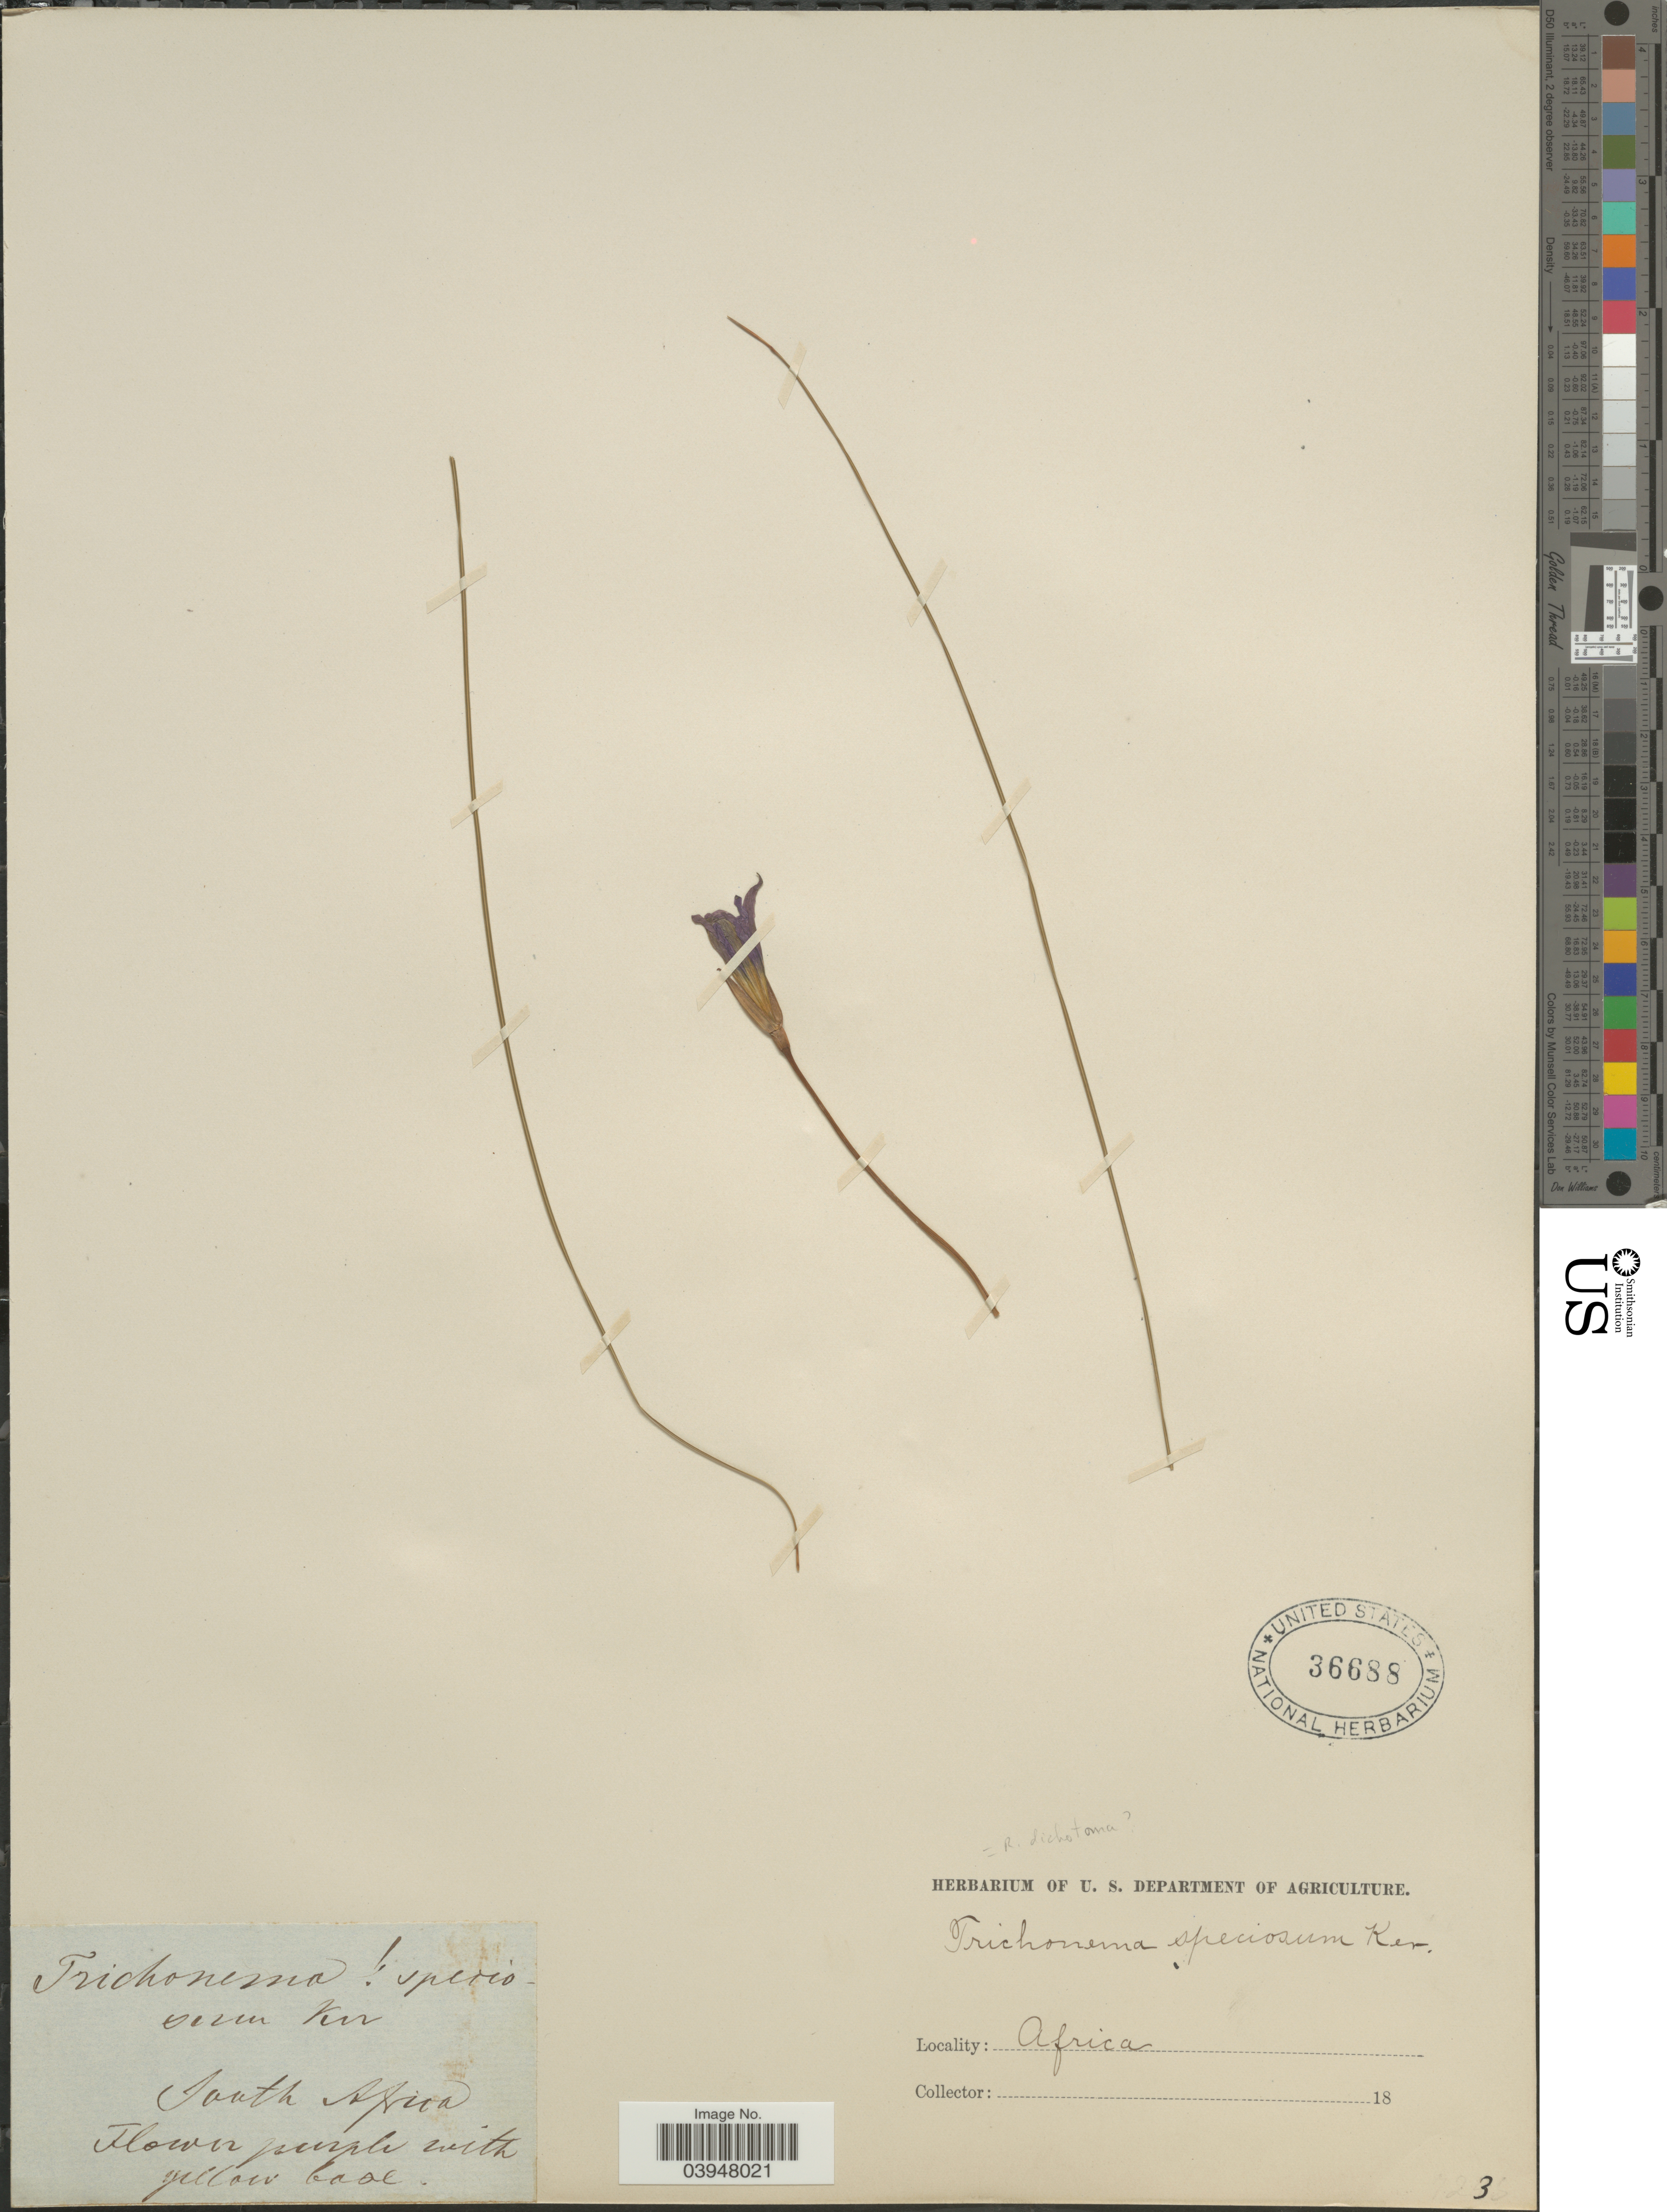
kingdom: Plantae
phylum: Tracheophyta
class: Liliopsida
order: Asparagales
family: Iridaceae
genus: Romulea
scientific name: Romulea dichotoma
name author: (Thunb.) Baker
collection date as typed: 18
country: South Africa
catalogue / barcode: US 36688